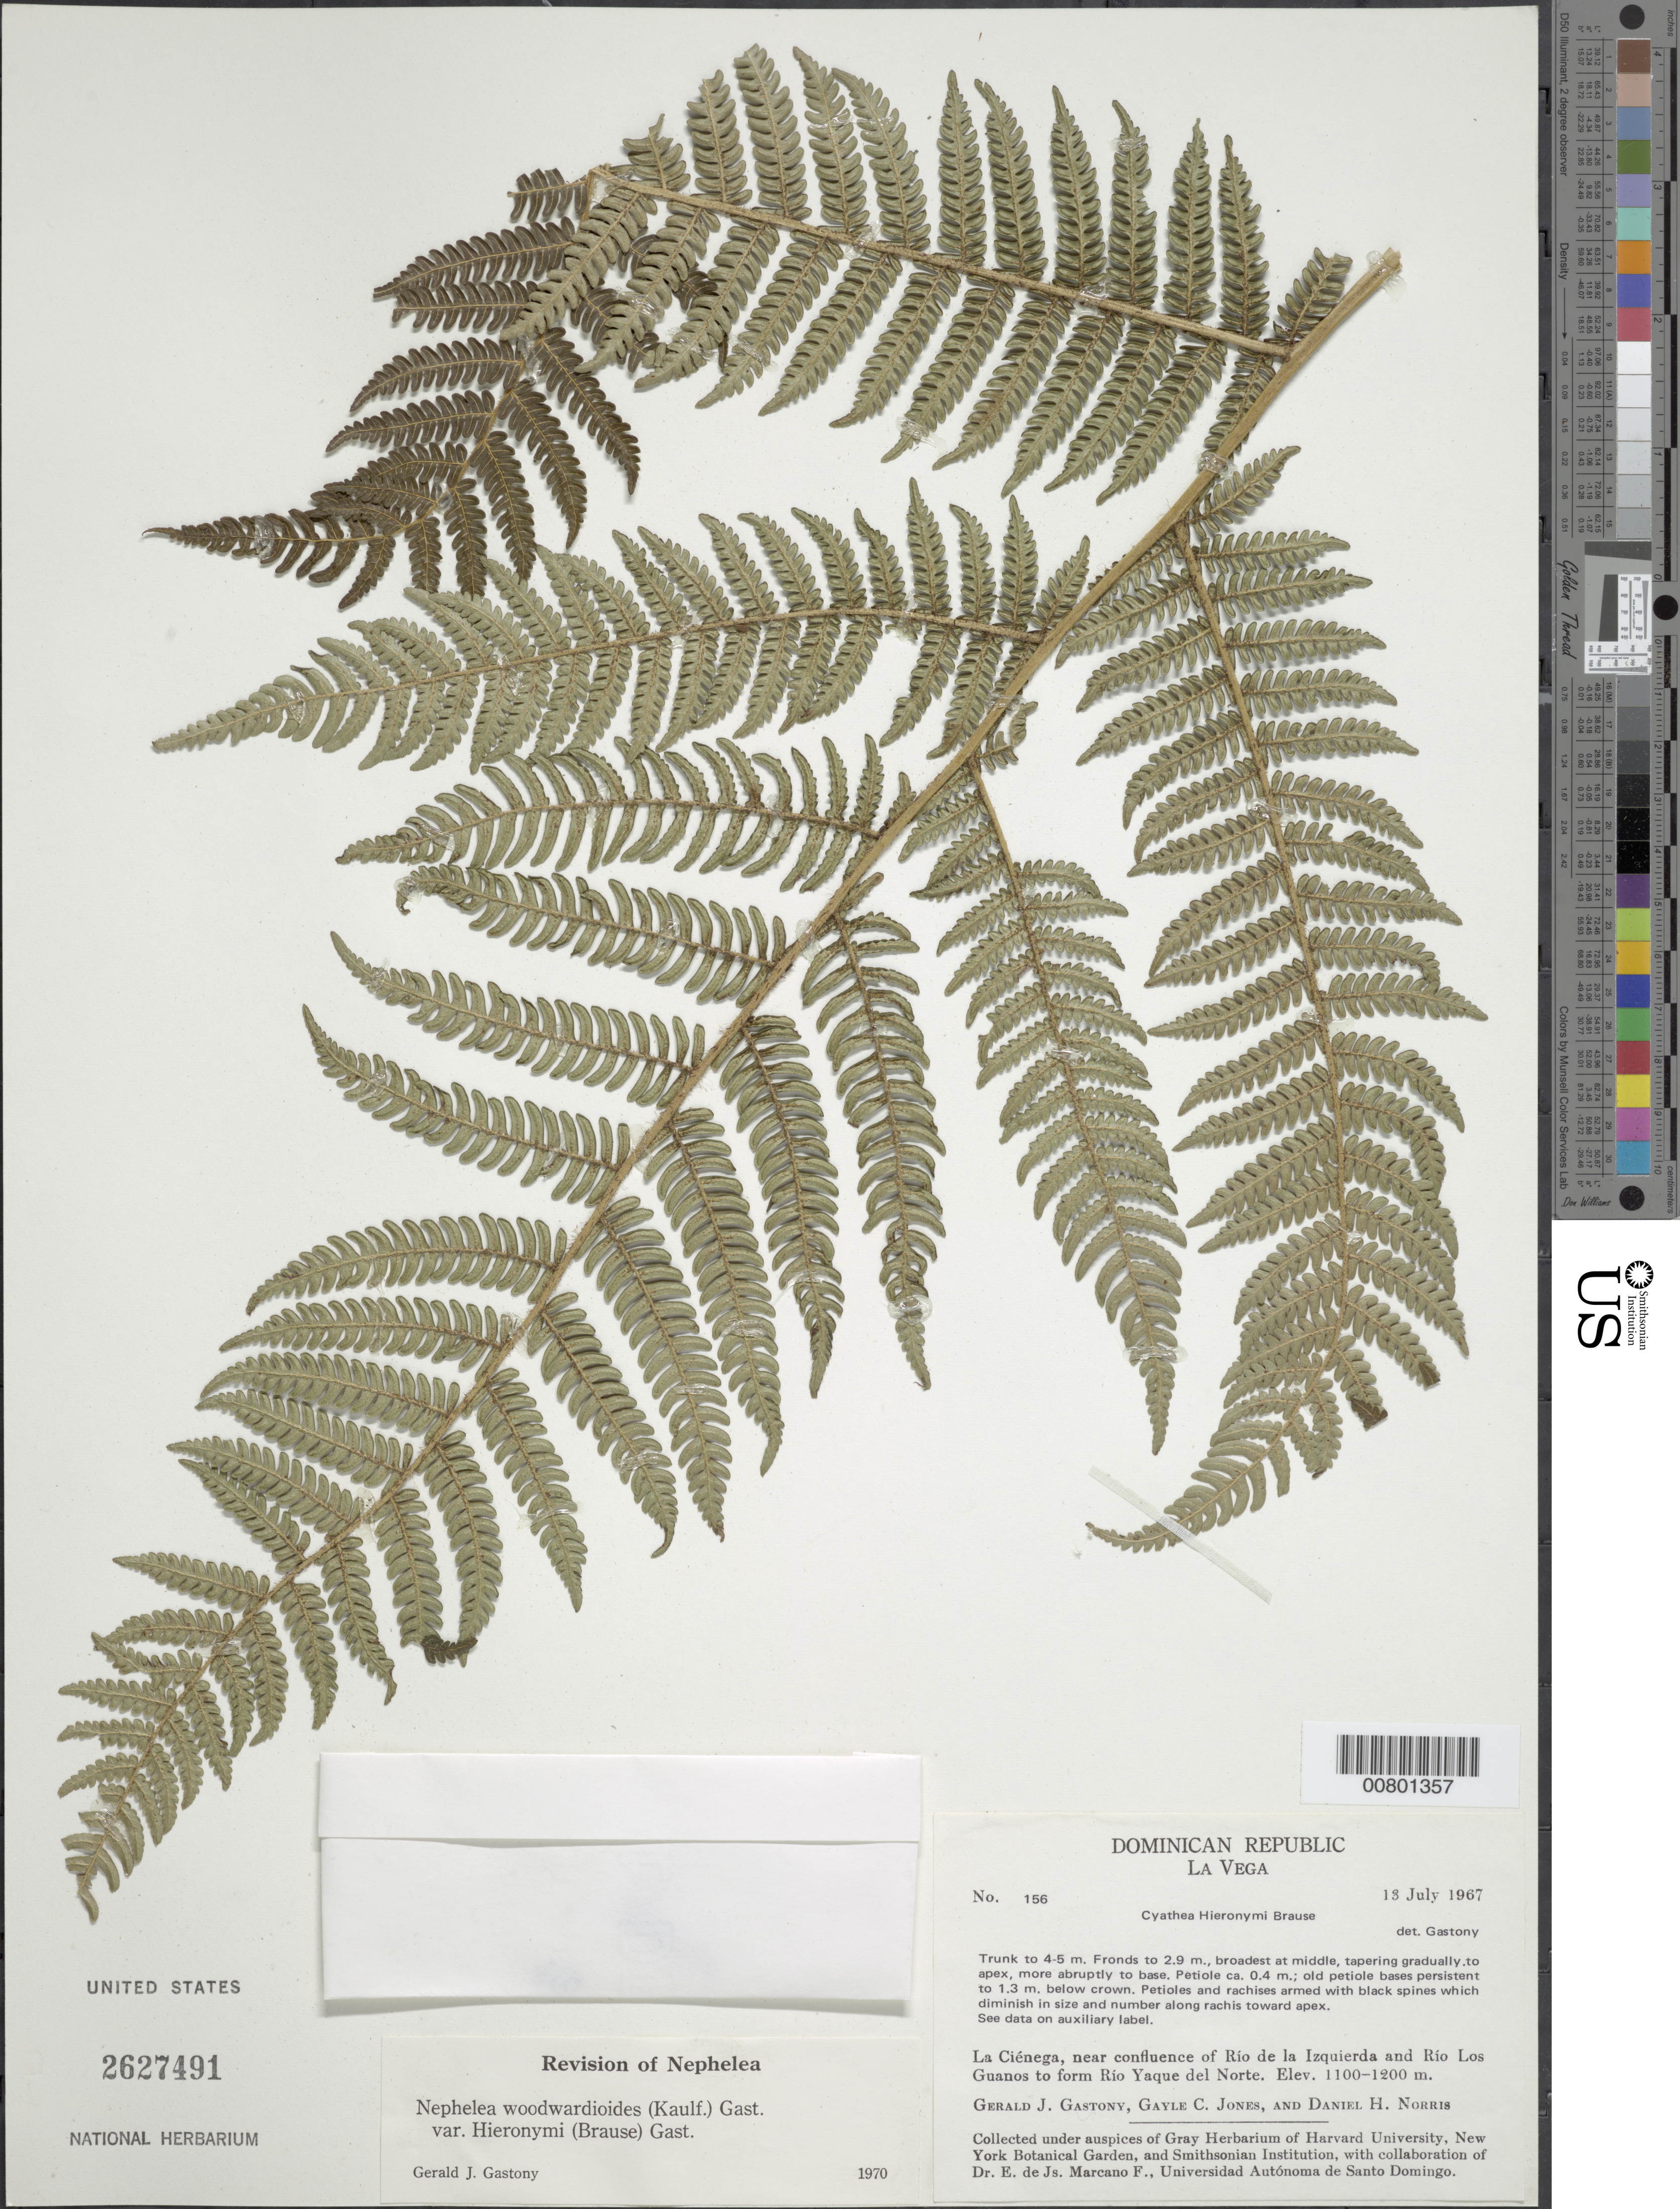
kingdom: Plantae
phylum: Tracheophyta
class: Polypodiopsida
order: Cyatheales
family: Cyatheaceae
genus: Alsophila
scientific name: Alsophila woodwardioides var. hieronymii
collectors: G. Gastony, G. C. Jones & D. H. Norris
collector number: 156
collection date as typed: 13 Jul 1967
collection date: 1967-07-13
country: Dominican Republic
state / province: La Vega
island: Hispaniola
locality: La Ciénega, near confluence of Río de la Izquierda and Río Los Guanos to form Río Yaque del Norte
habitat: Well-shaded moist bank of river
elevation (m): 1100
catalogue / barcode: US 2627491